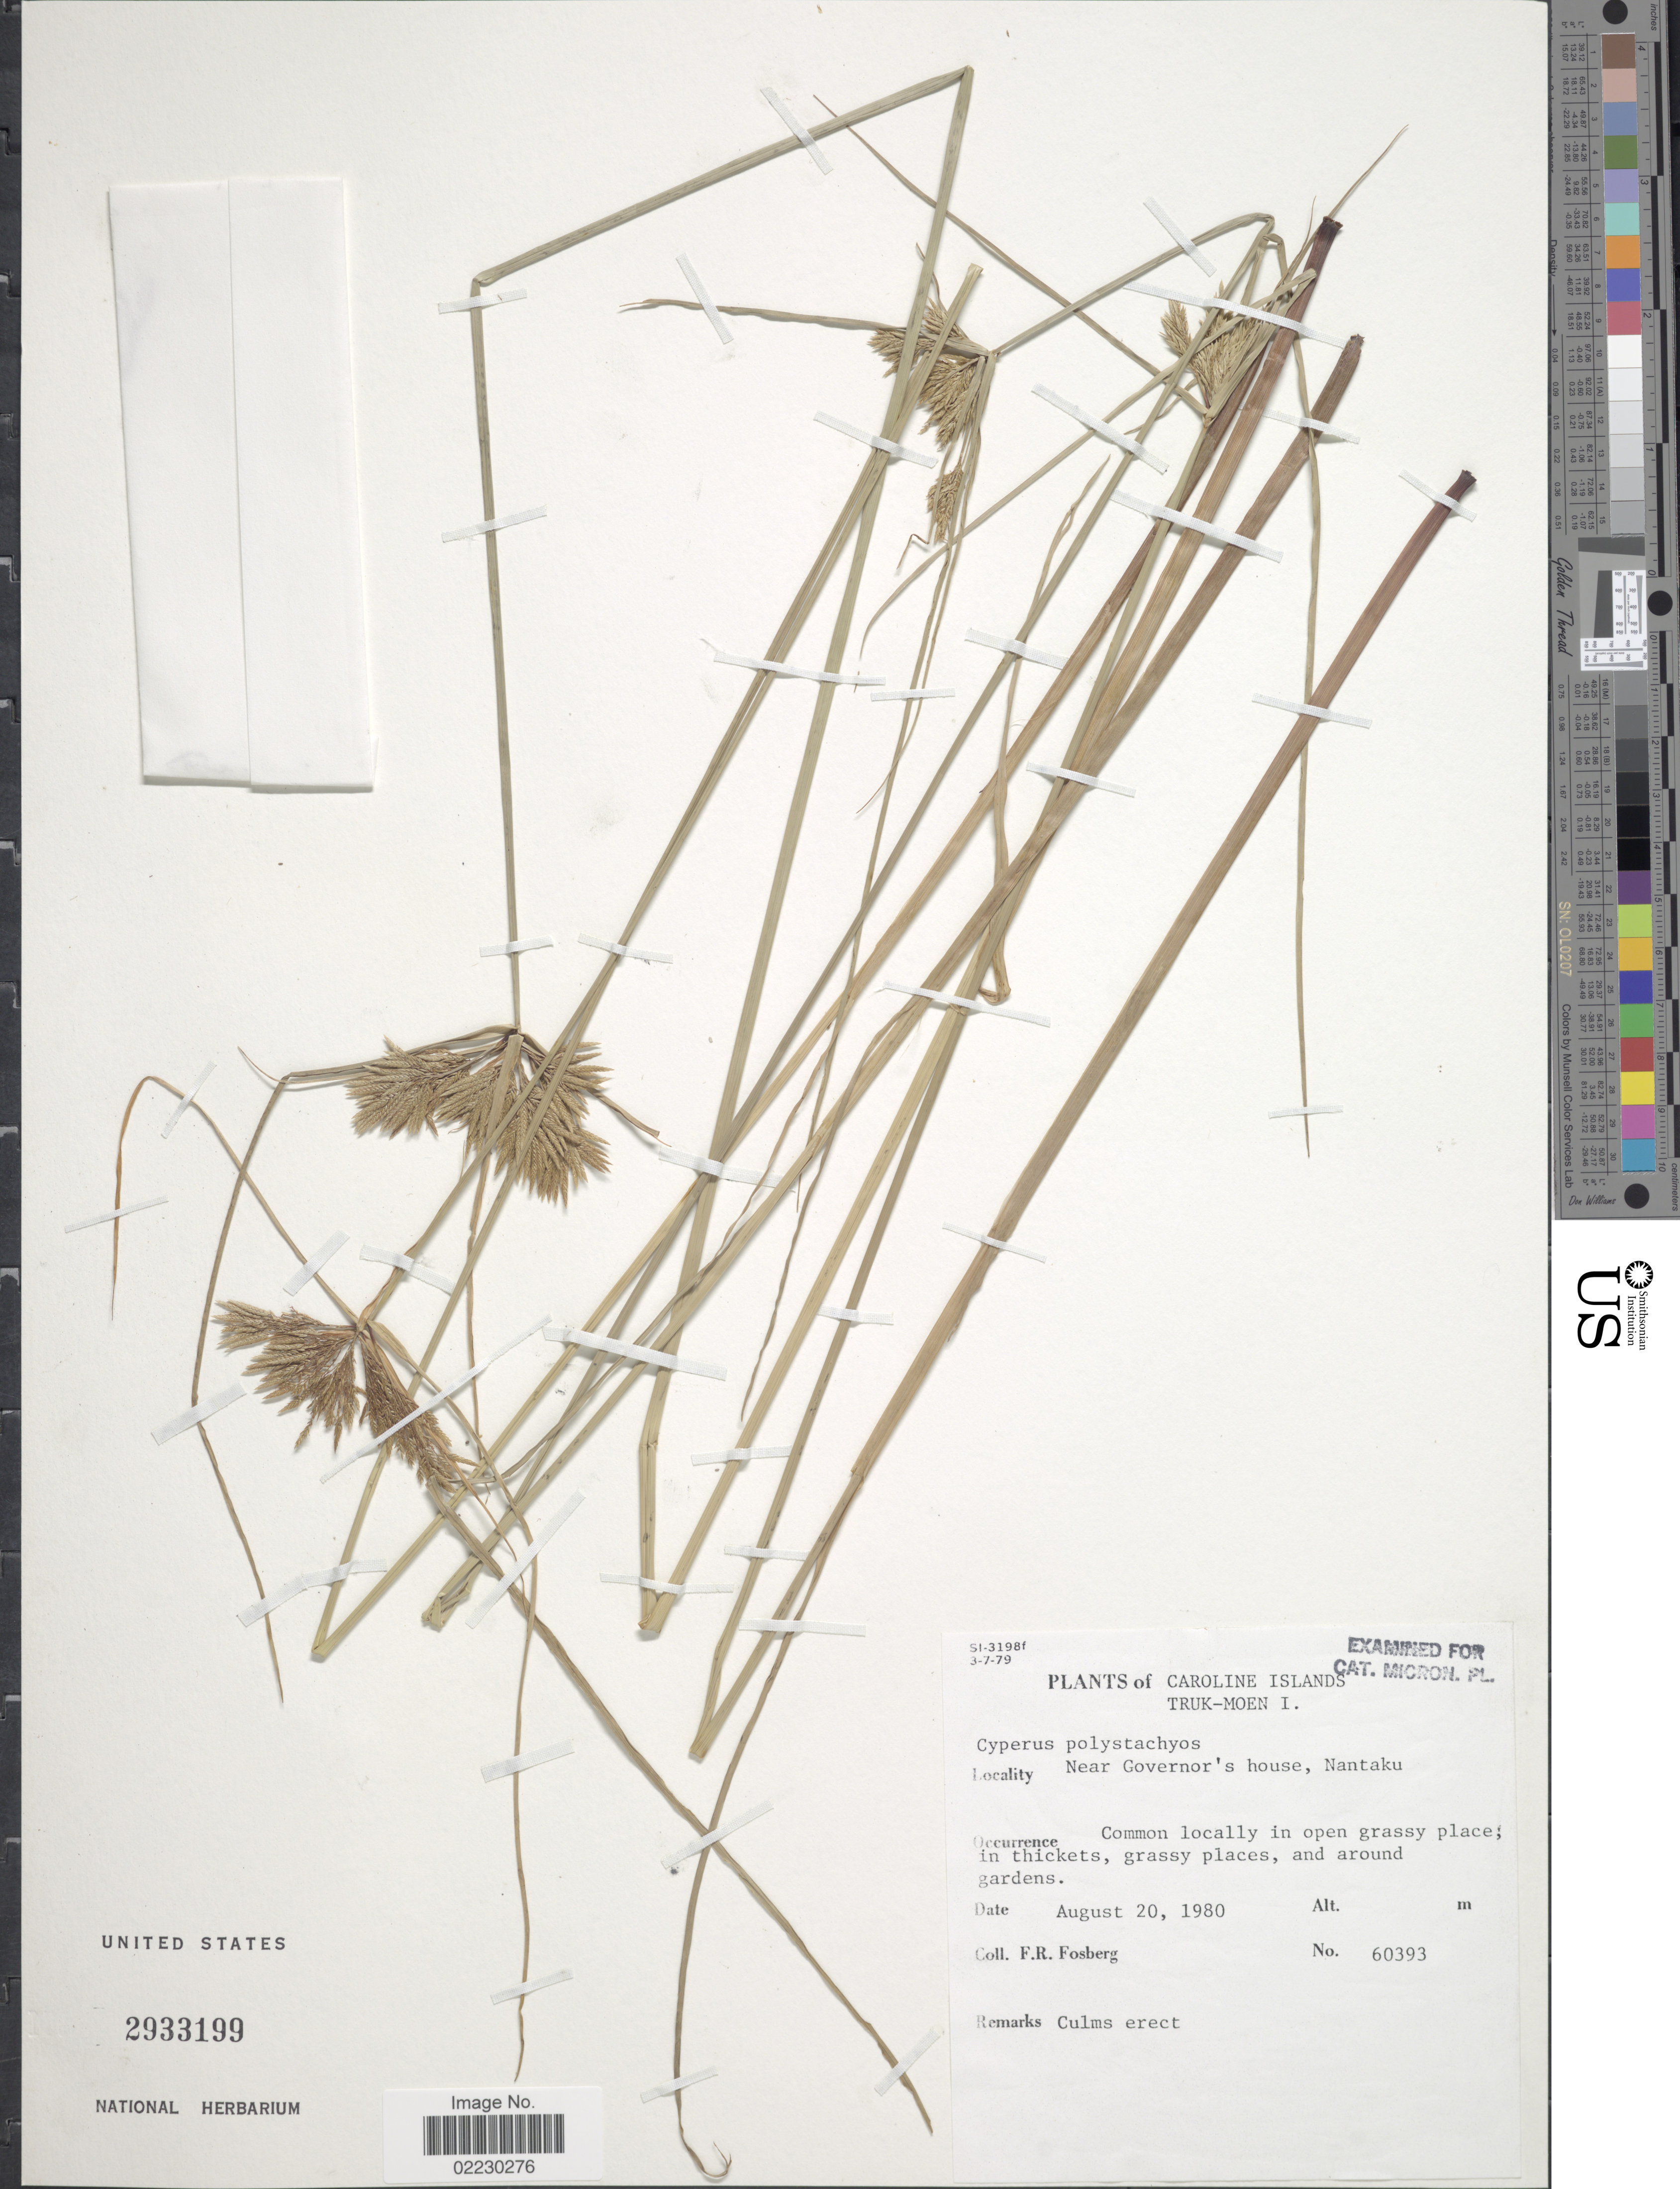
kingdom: Plantae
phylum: Tracheophyta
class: Liliopsida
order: Poales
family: Cyperaceae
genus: Cyperus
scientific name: Cyperus polystachyos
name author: Rottb.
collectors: F. R. Fosberg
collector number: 60393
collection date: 1980-08-20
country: Micronesia, Federated States of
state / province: Truk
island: Moen [Wono]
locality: Caroline Islands, Truk-Moen Is., near Governor's house, Nantaku, in open grassy place, in thickets, grassy places, in and around gardens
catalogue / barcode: US 2933199